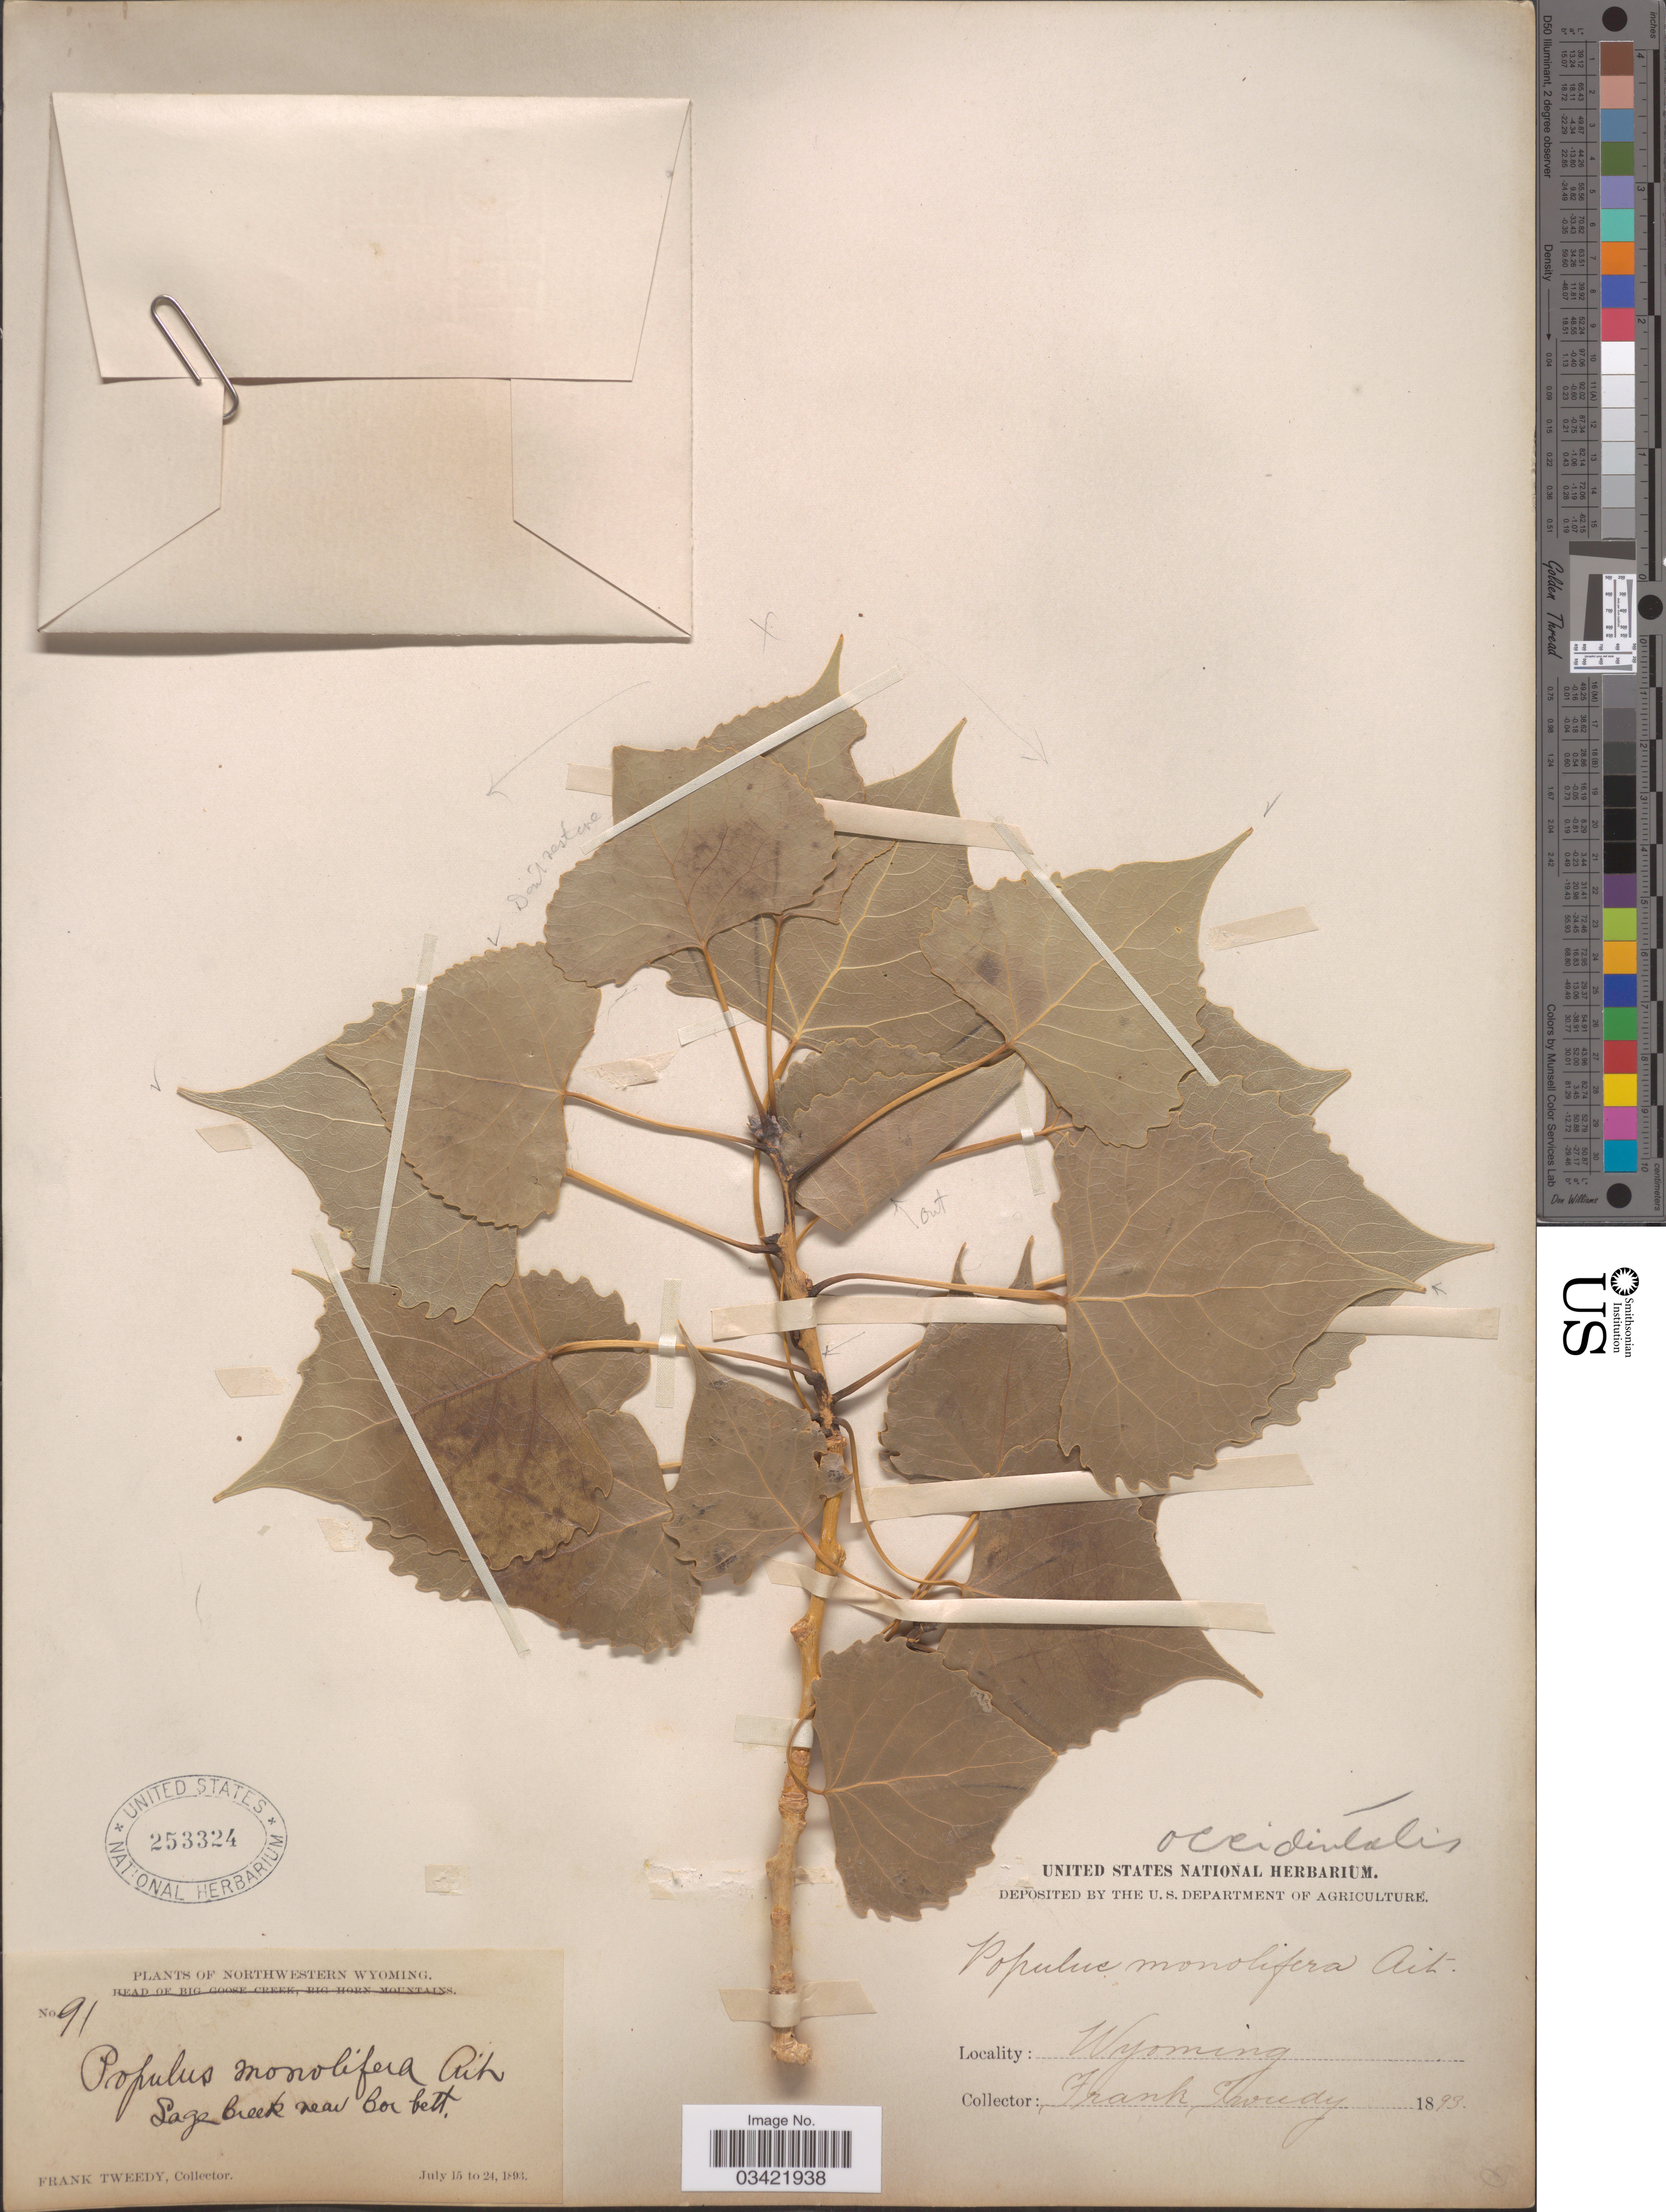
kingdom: Plantae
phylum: Tracheophyta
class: Magnoliopsida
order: Malpighiales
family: Salicaceae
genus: Populus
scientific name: Populus deltoides subsp. monilifera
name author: (Aiton) Eckenw.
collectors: F. Tweedy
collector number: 91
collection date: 1893-07-15/1893-07-24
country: United States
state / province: Wyoming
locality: Northwestern Wyoming. Sage Creek near Bor belt.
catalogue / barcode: US 253324